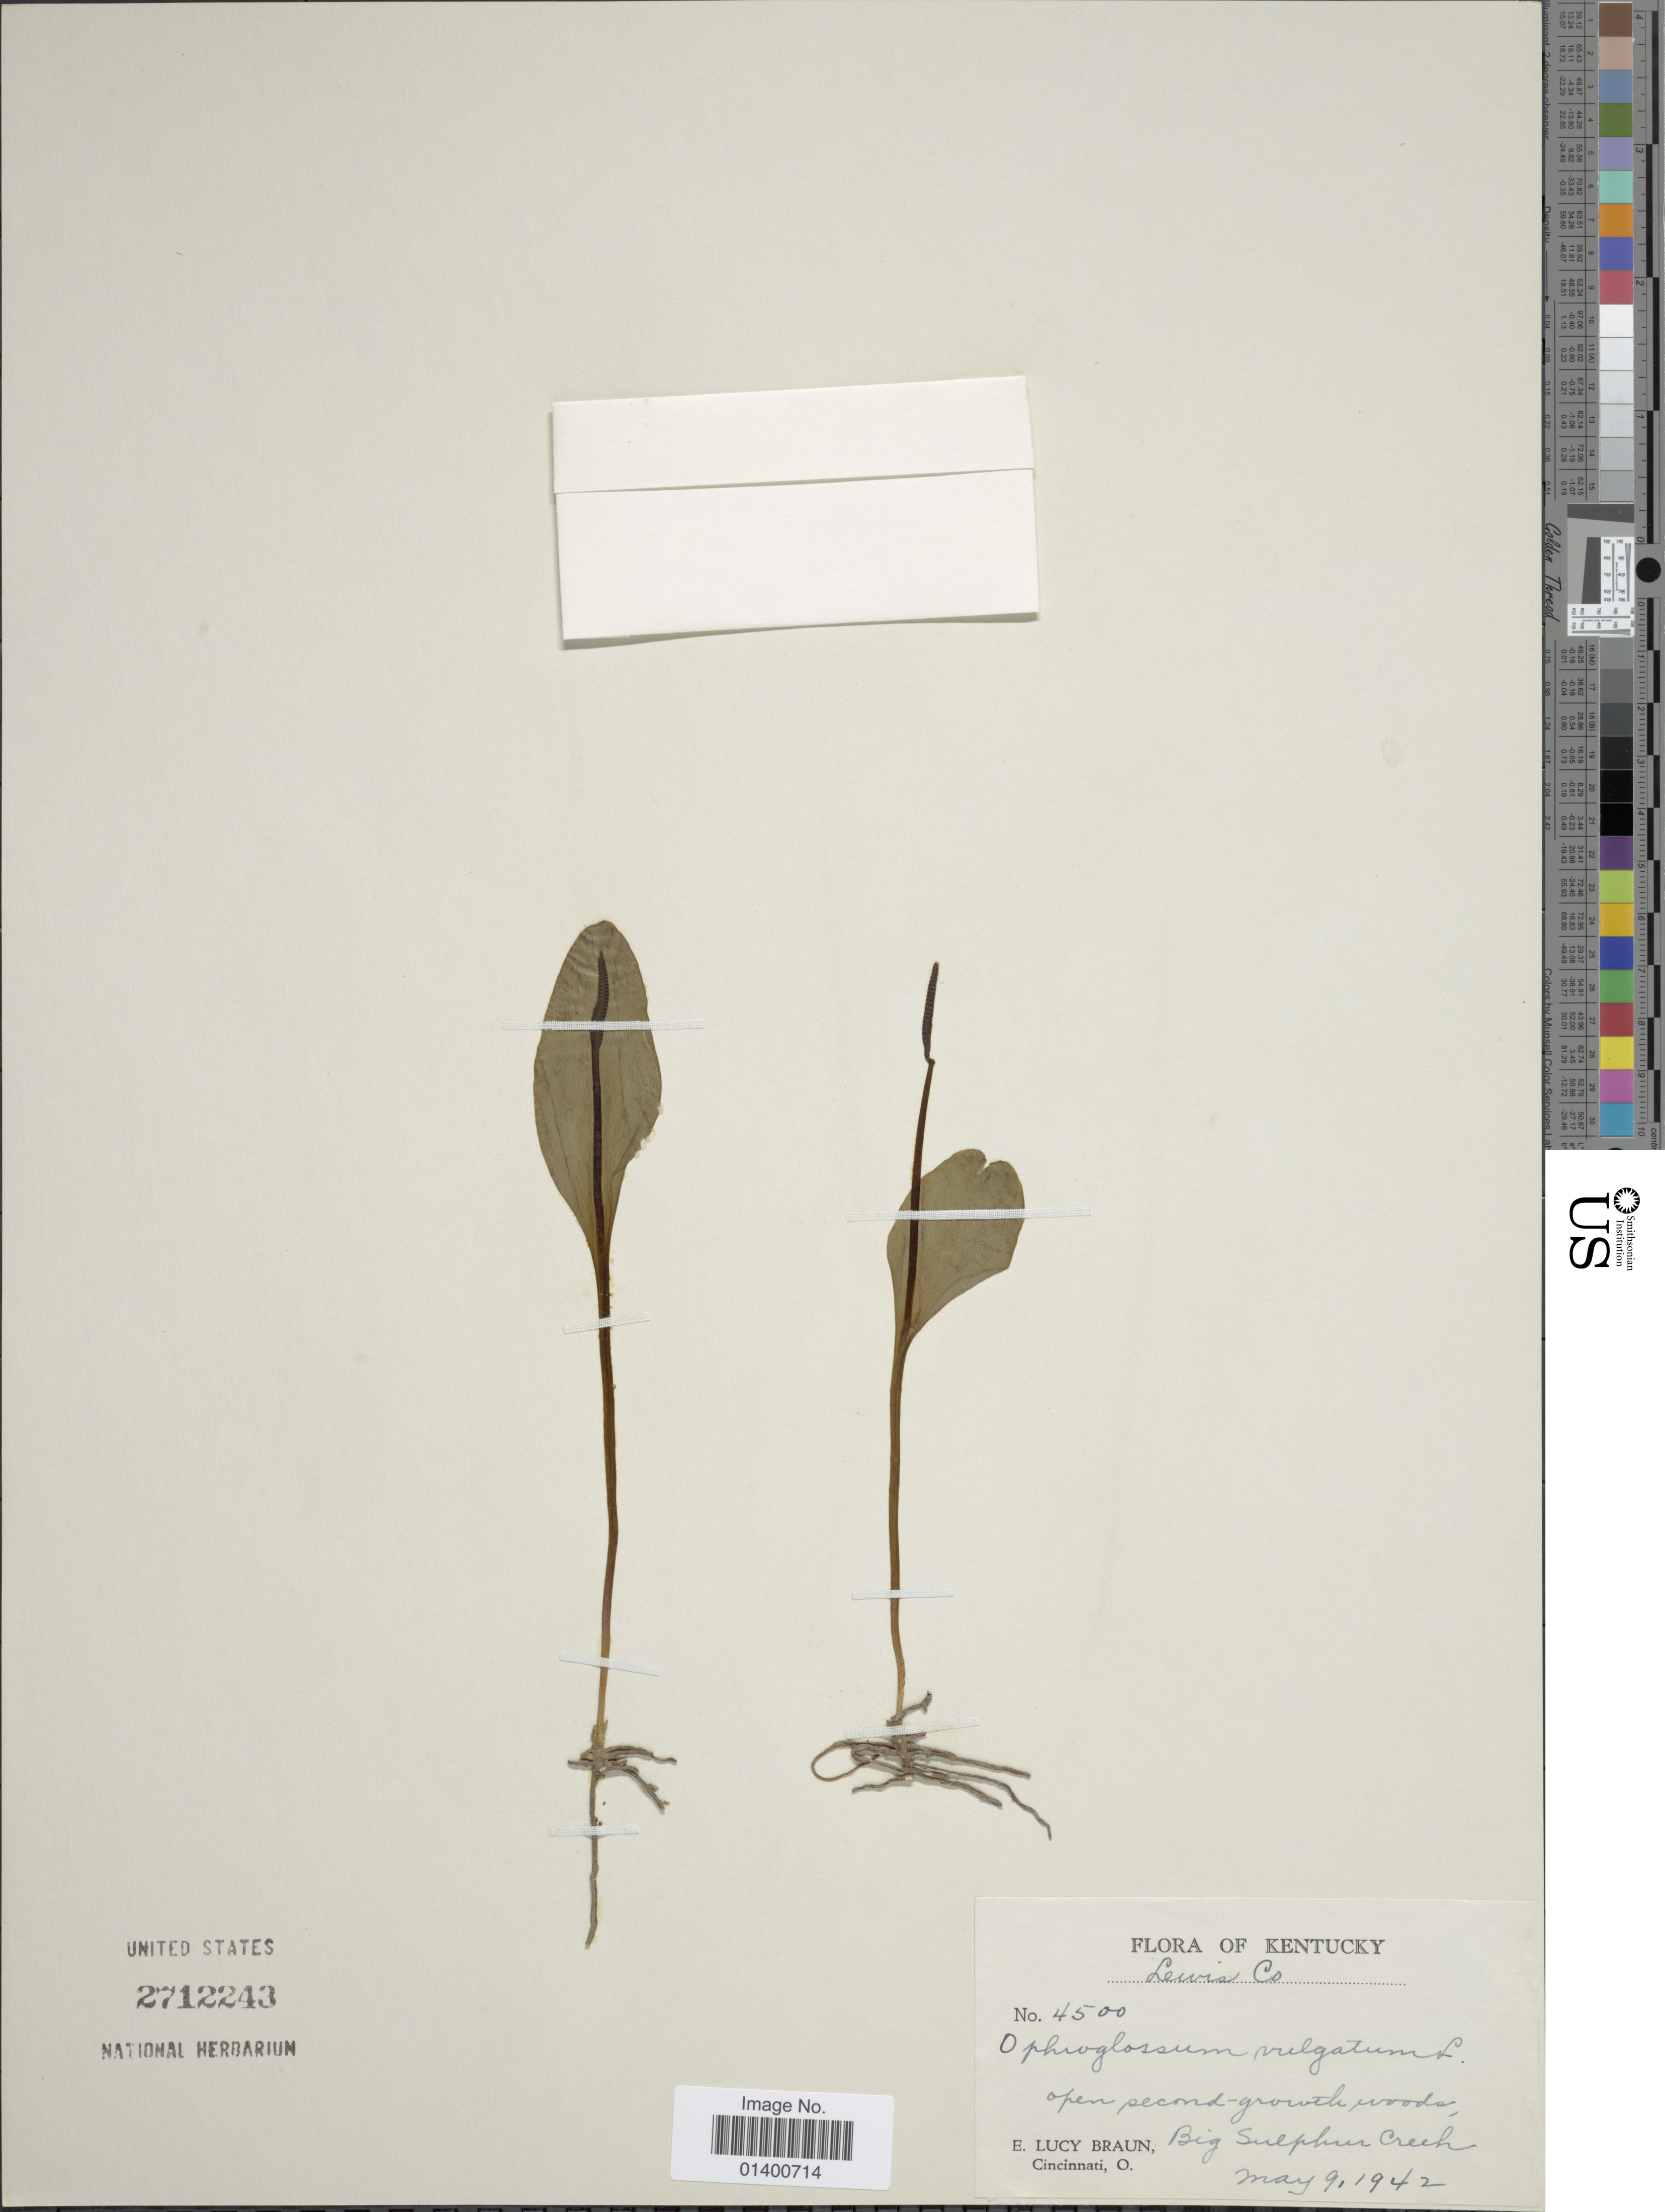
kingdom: Plantae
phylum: Tracheophyta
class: Polypodiopsida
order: Ophioglossales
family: Ophioglossaceae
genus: Ophioglossum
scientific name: Ophioglossum vulgatum var. pseudopodum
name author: (S.F. Blake) Farw.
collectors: E. L. Braun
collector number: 4500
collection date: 1942-05-09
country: United States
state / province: Kentucky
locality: Lewis Co., Big Sulphur Creek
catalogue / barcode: US 2712243